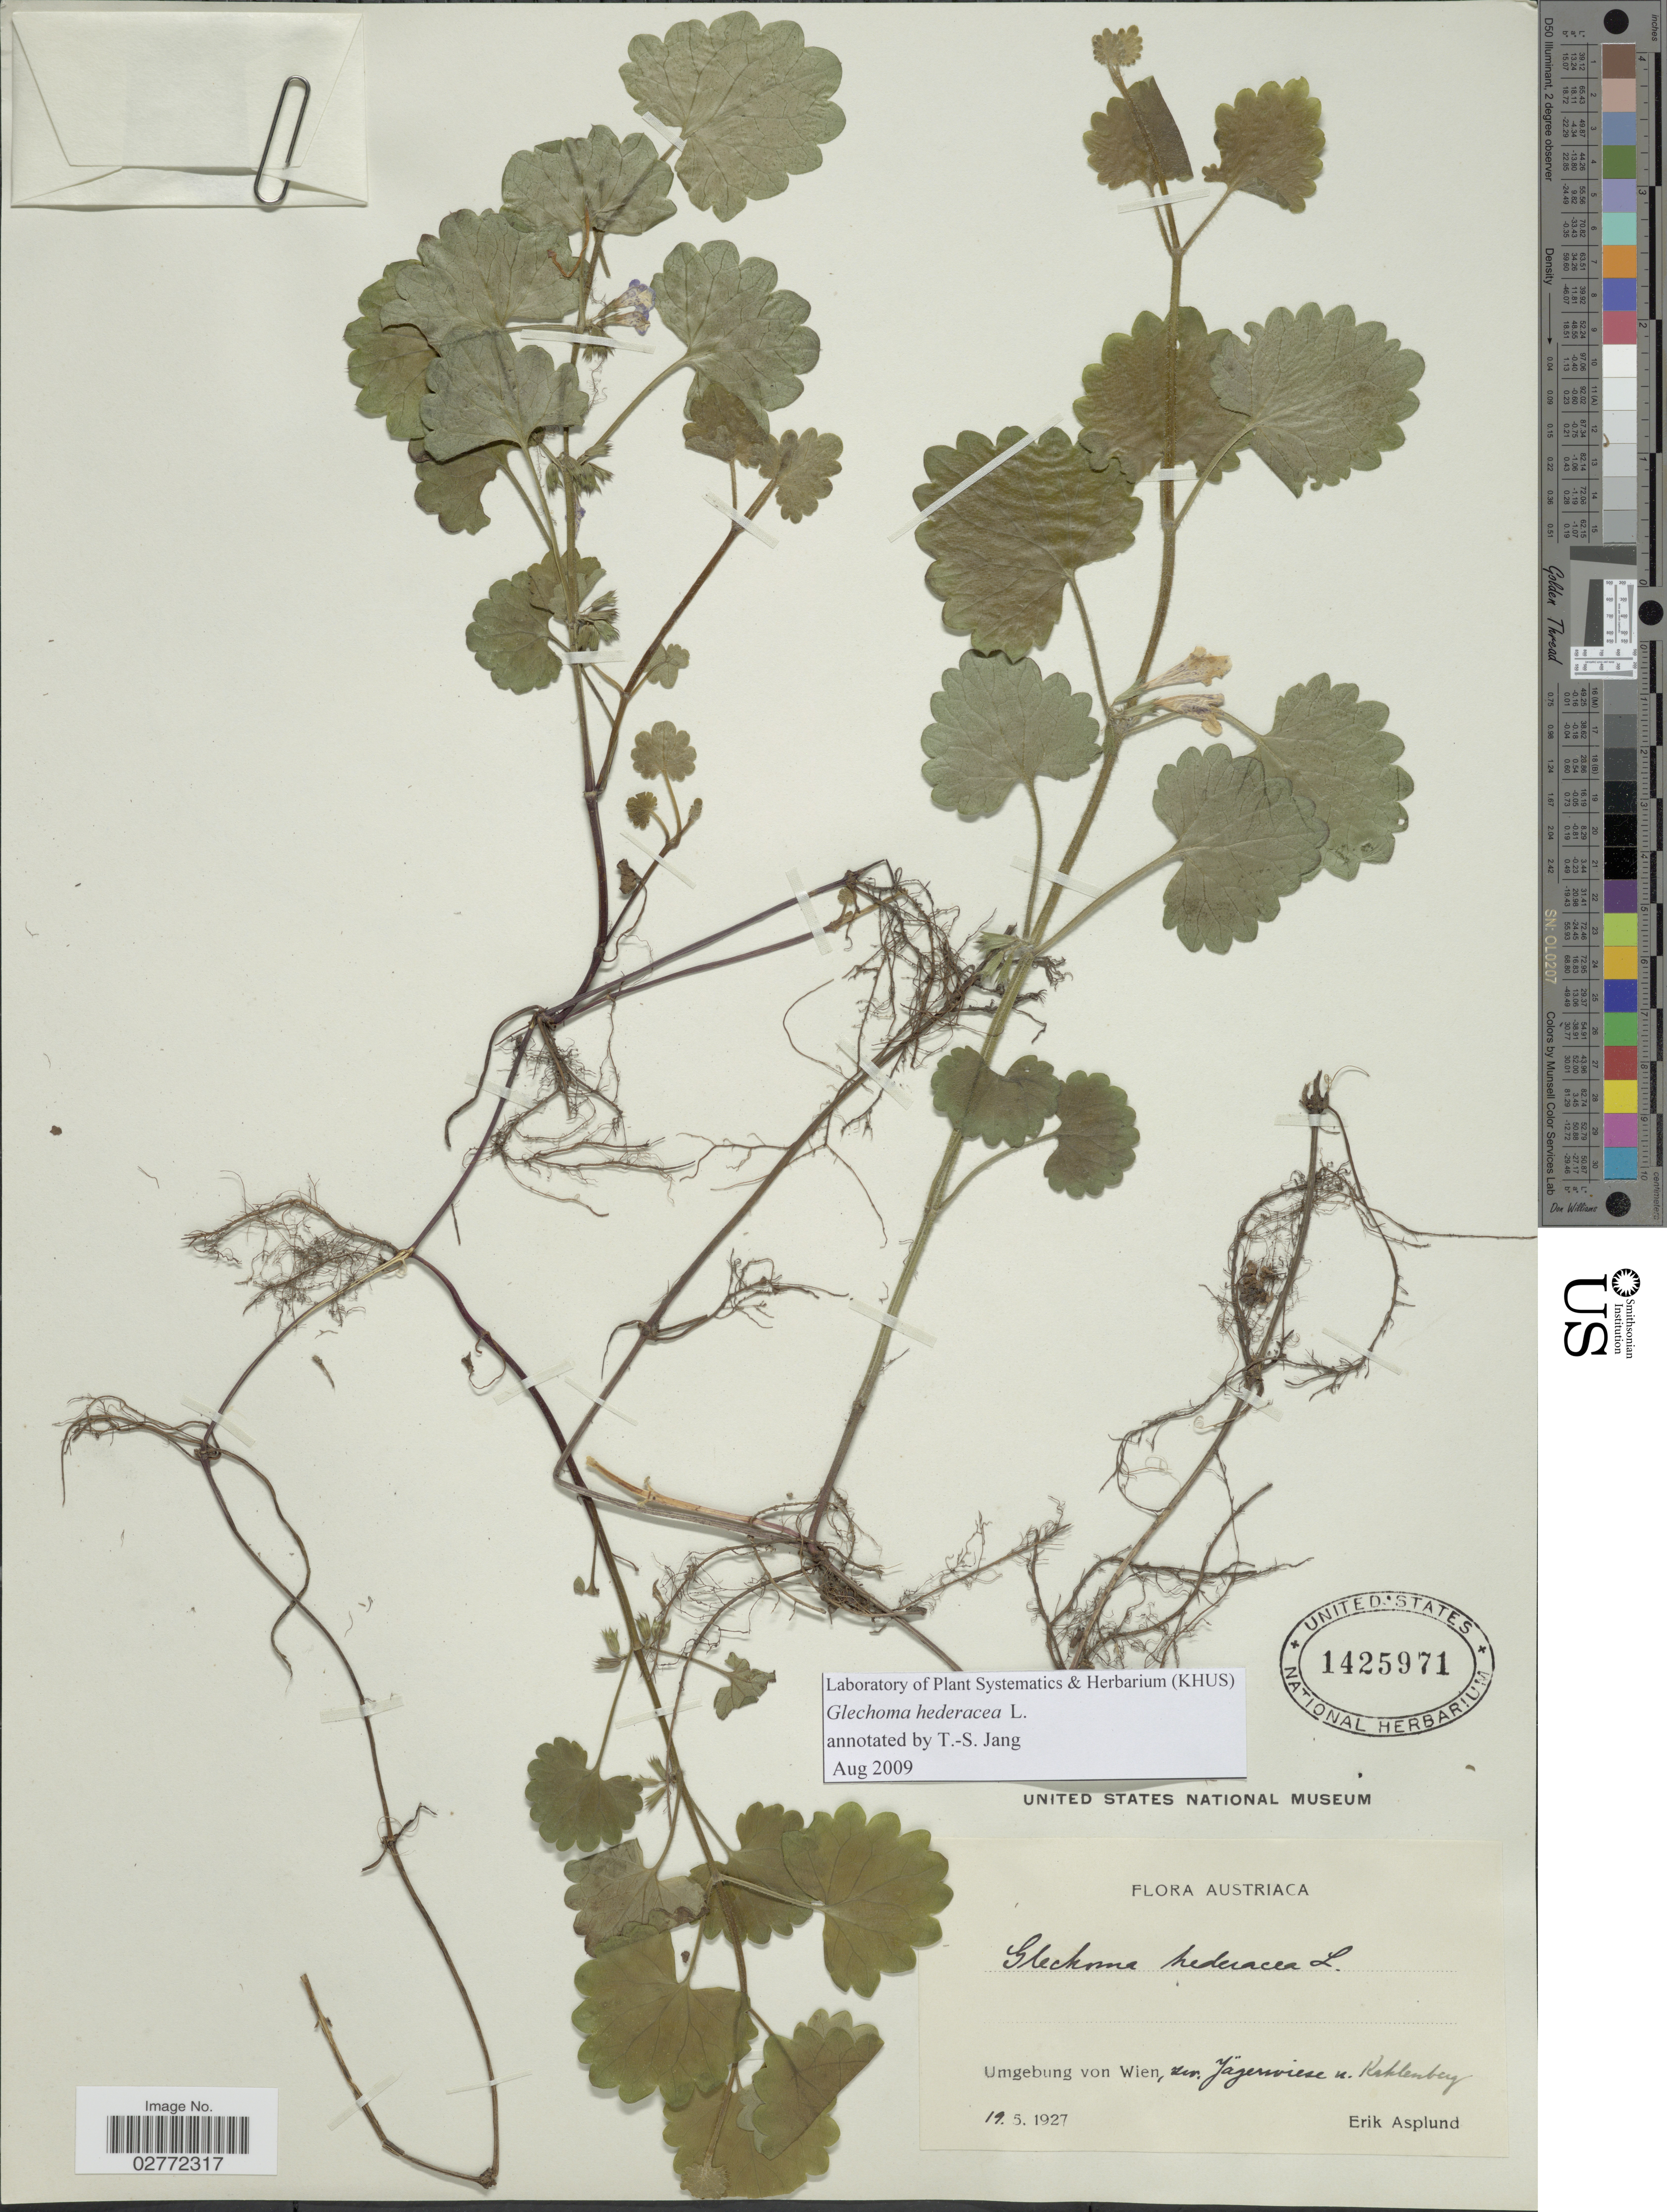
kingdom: Plantae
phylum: Tracheophyta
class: Magnoliopsida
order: Lamiales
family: Lamiaceae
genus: Glechoma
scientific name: Glechoma hederacea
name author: L.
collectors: E. Asplund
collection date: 1927-05-19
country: Austria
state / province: Wien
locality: Austriaca. Umgebung von Wien, rev. Jägerviese n. Kaklenbey [interpreted].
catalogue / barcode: US 1425971